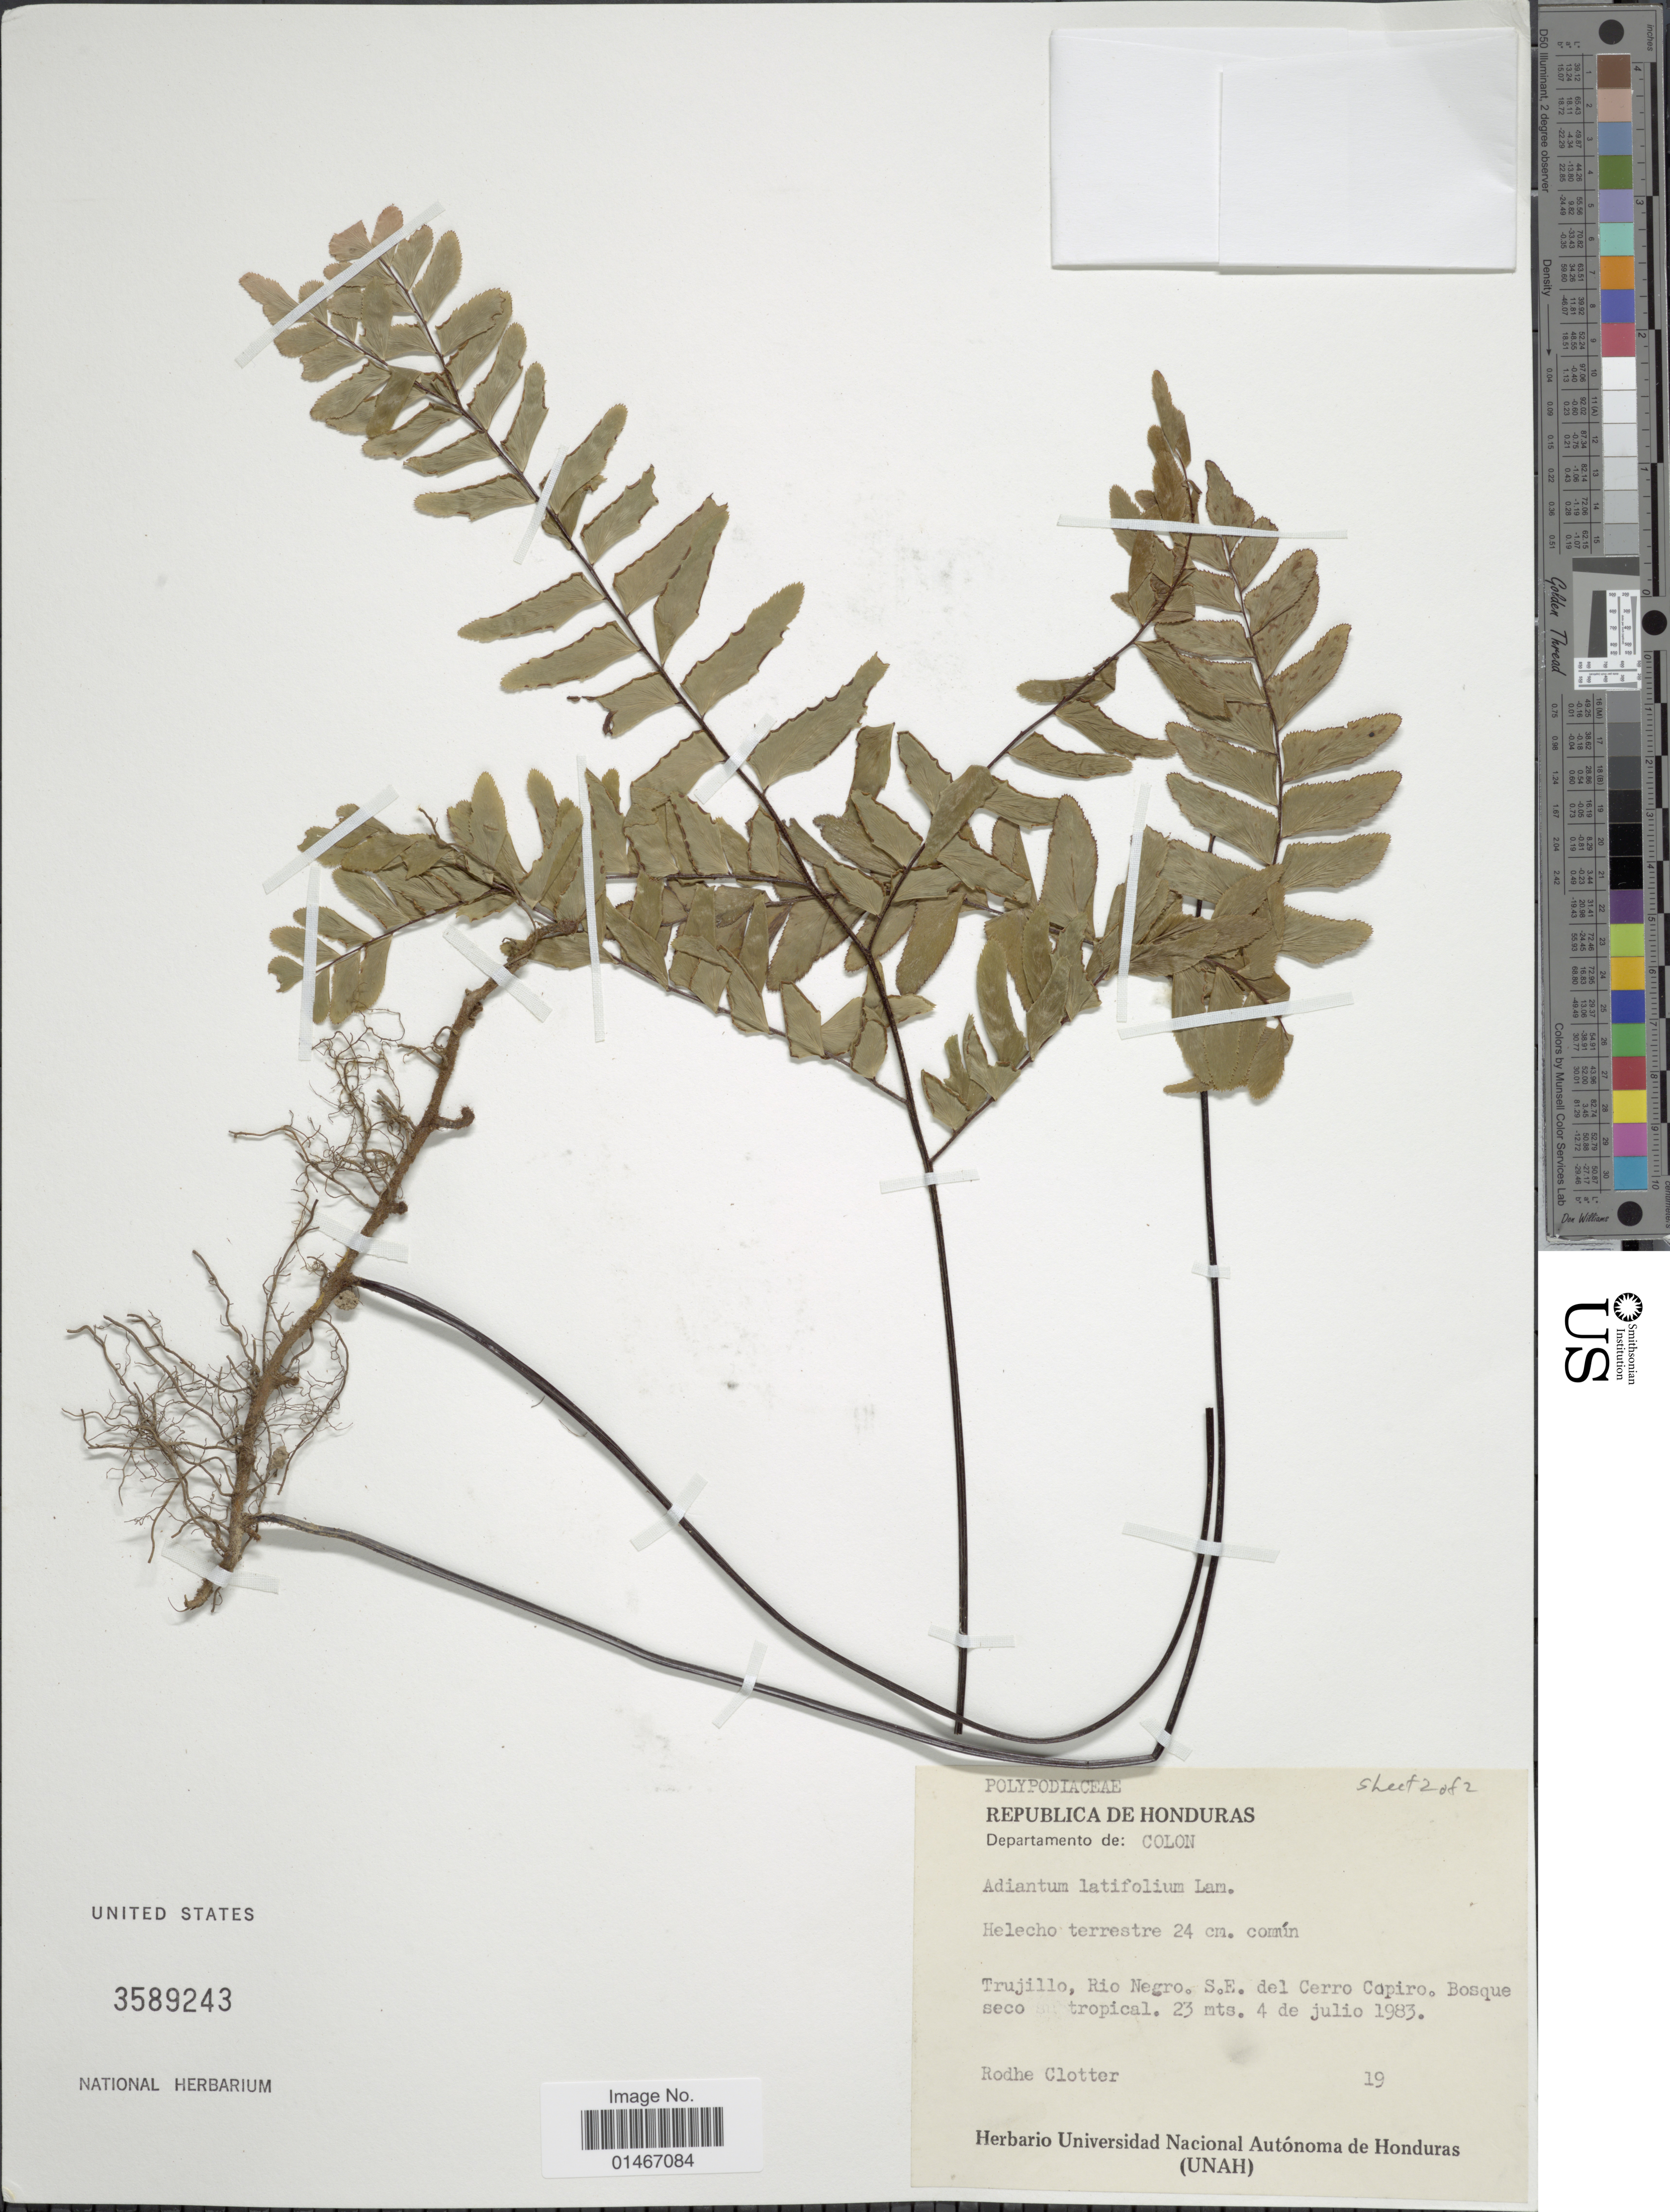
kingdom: Plantae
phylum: Tracheophyta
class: Polypodiopsida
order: Polypodiales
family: Pteridaceae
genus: Adiantum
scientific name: Adiantum latifolium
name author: Lam.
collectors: R. Clotter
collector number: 19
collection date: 1983-07-04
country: Honduras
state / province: Colón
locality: Republica de Honduras. Departamento de: Colon. Trujillo, Rio Negro. S.E. del Cerro Copiro.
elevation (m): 23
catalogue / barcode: US 3589243